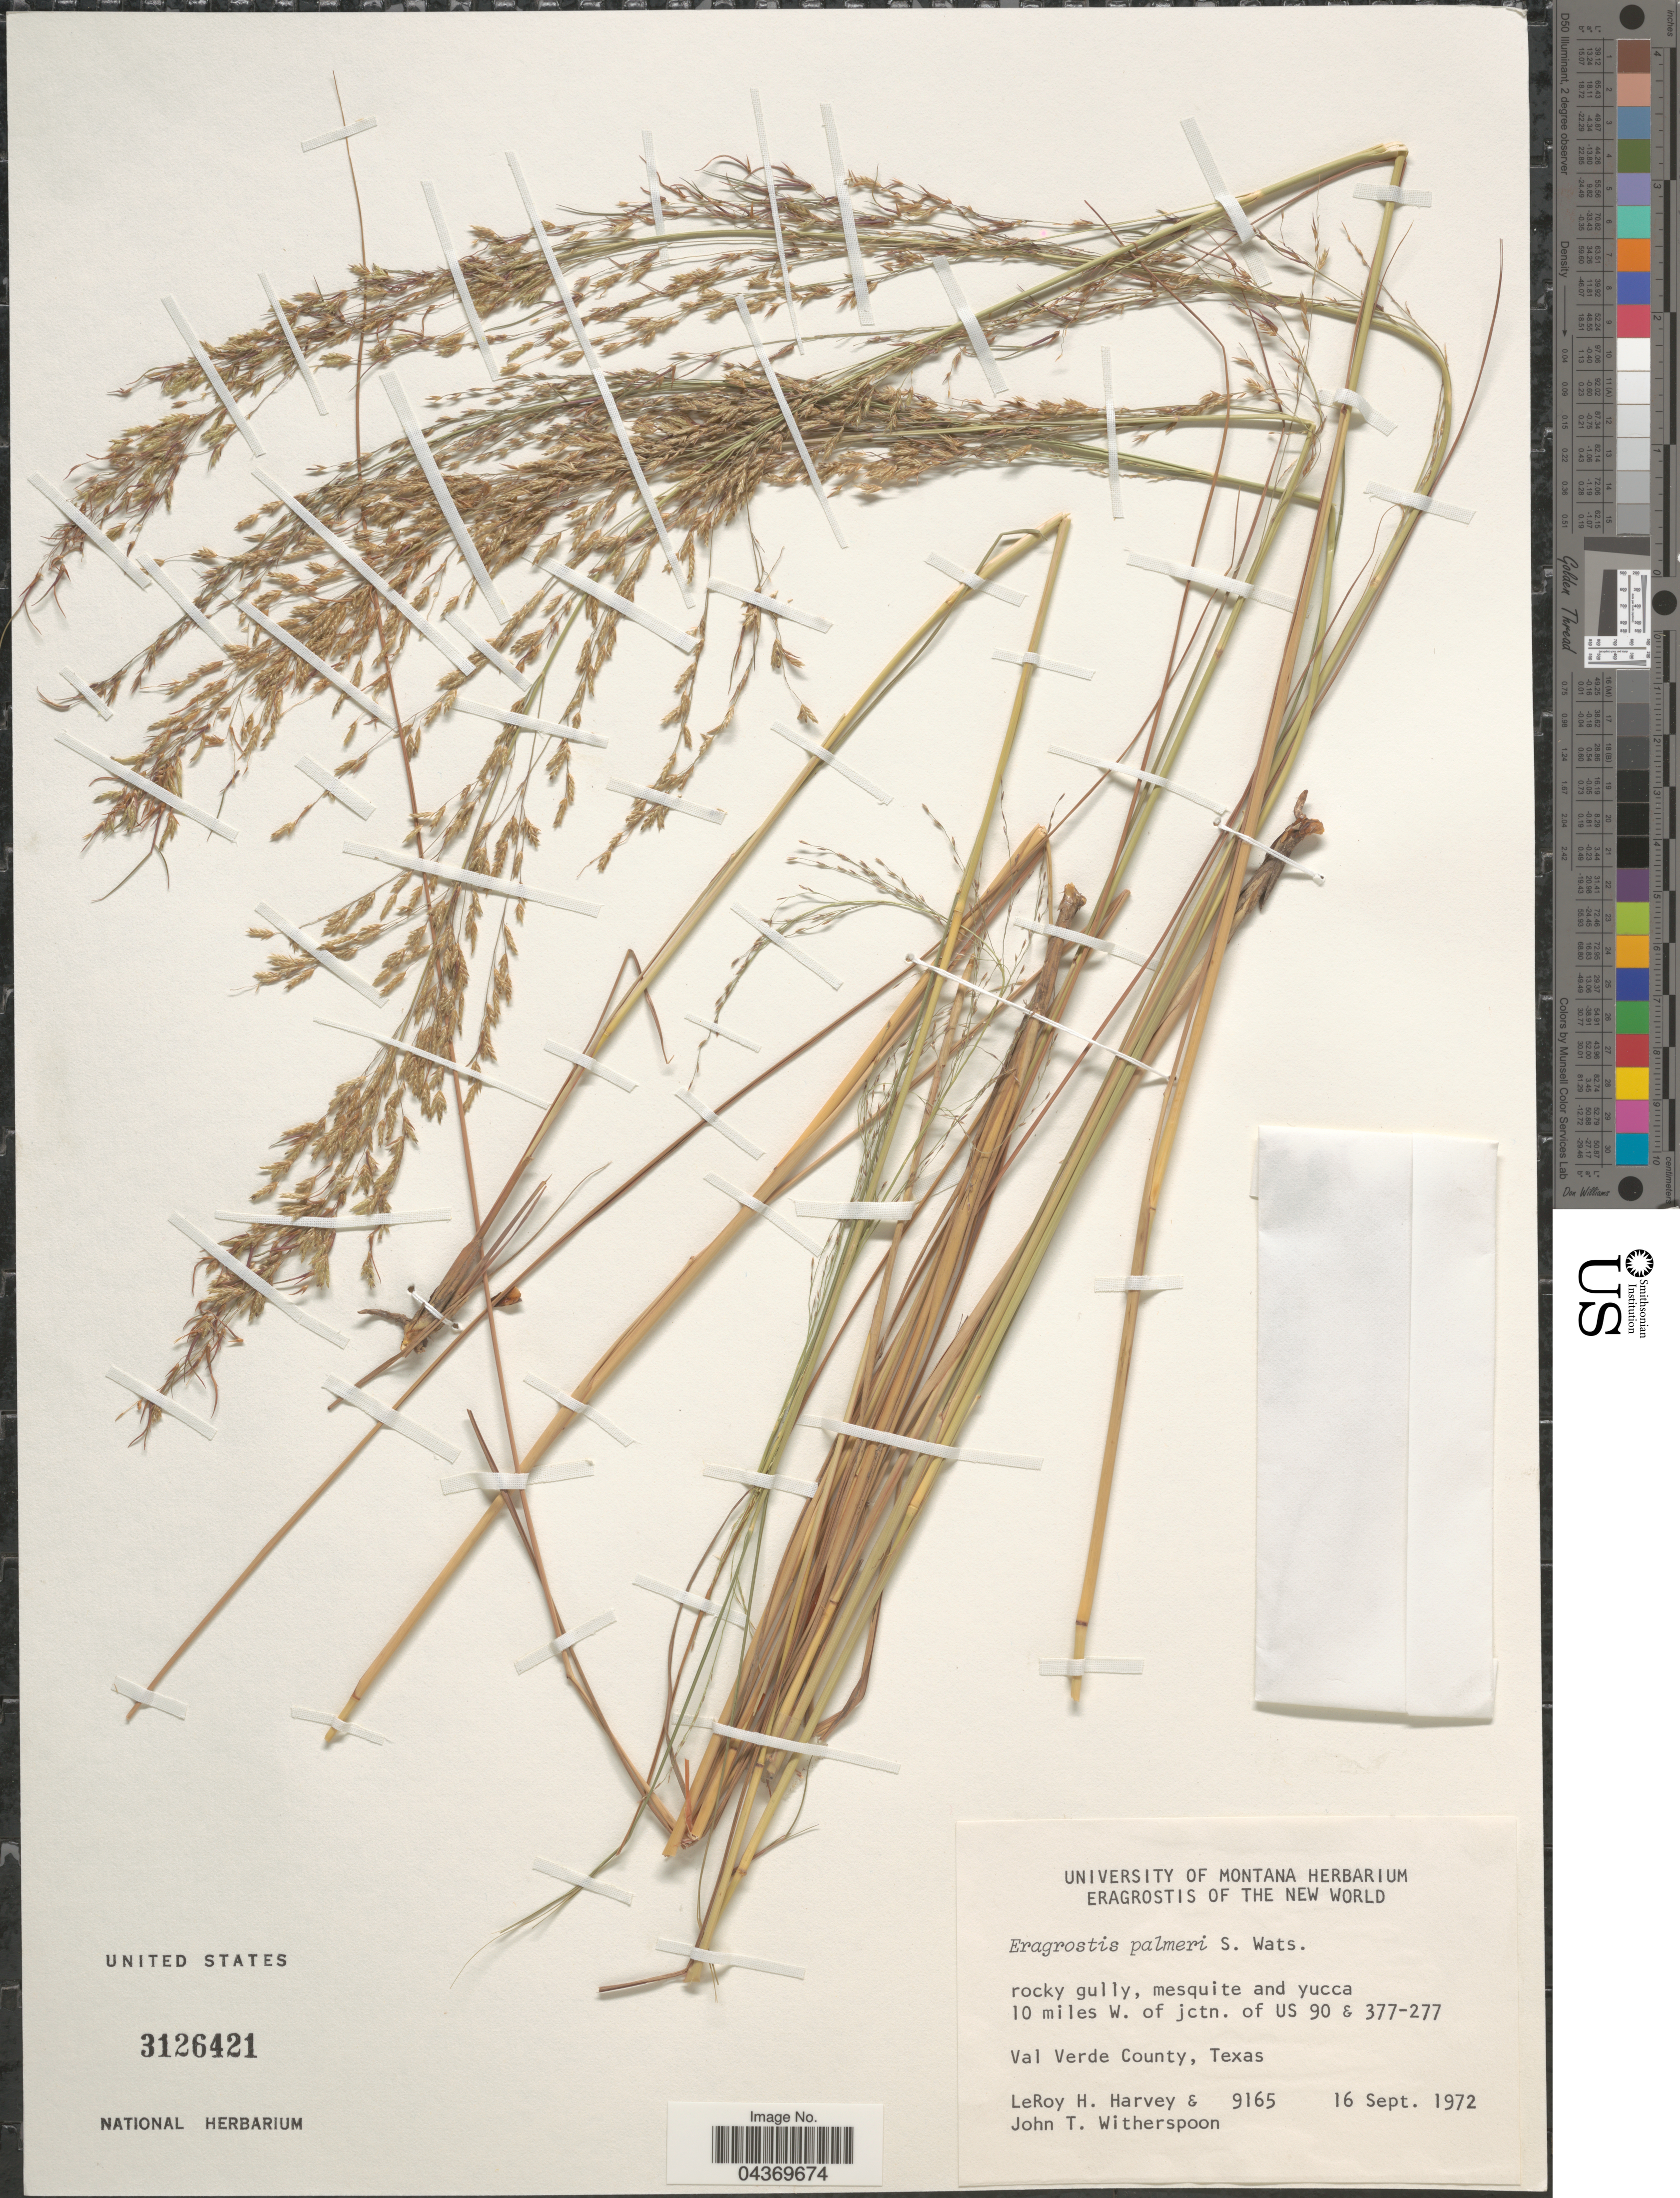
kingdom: Plantae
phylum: Tracheophyta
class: Liliopsida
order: Poales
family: Poaceae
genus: Eragrostis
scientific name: Eragrostis palmeri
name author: S. Watson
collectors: L. H. Harvey & J. Witherspoon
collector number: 9165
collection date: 1972-09-16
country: United States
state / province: Texas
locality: Rocky gully, mesquite and yucca 10 miles W. of jctn. of US 90 & 377-277. Val Verde County.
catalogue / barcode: US 3126421